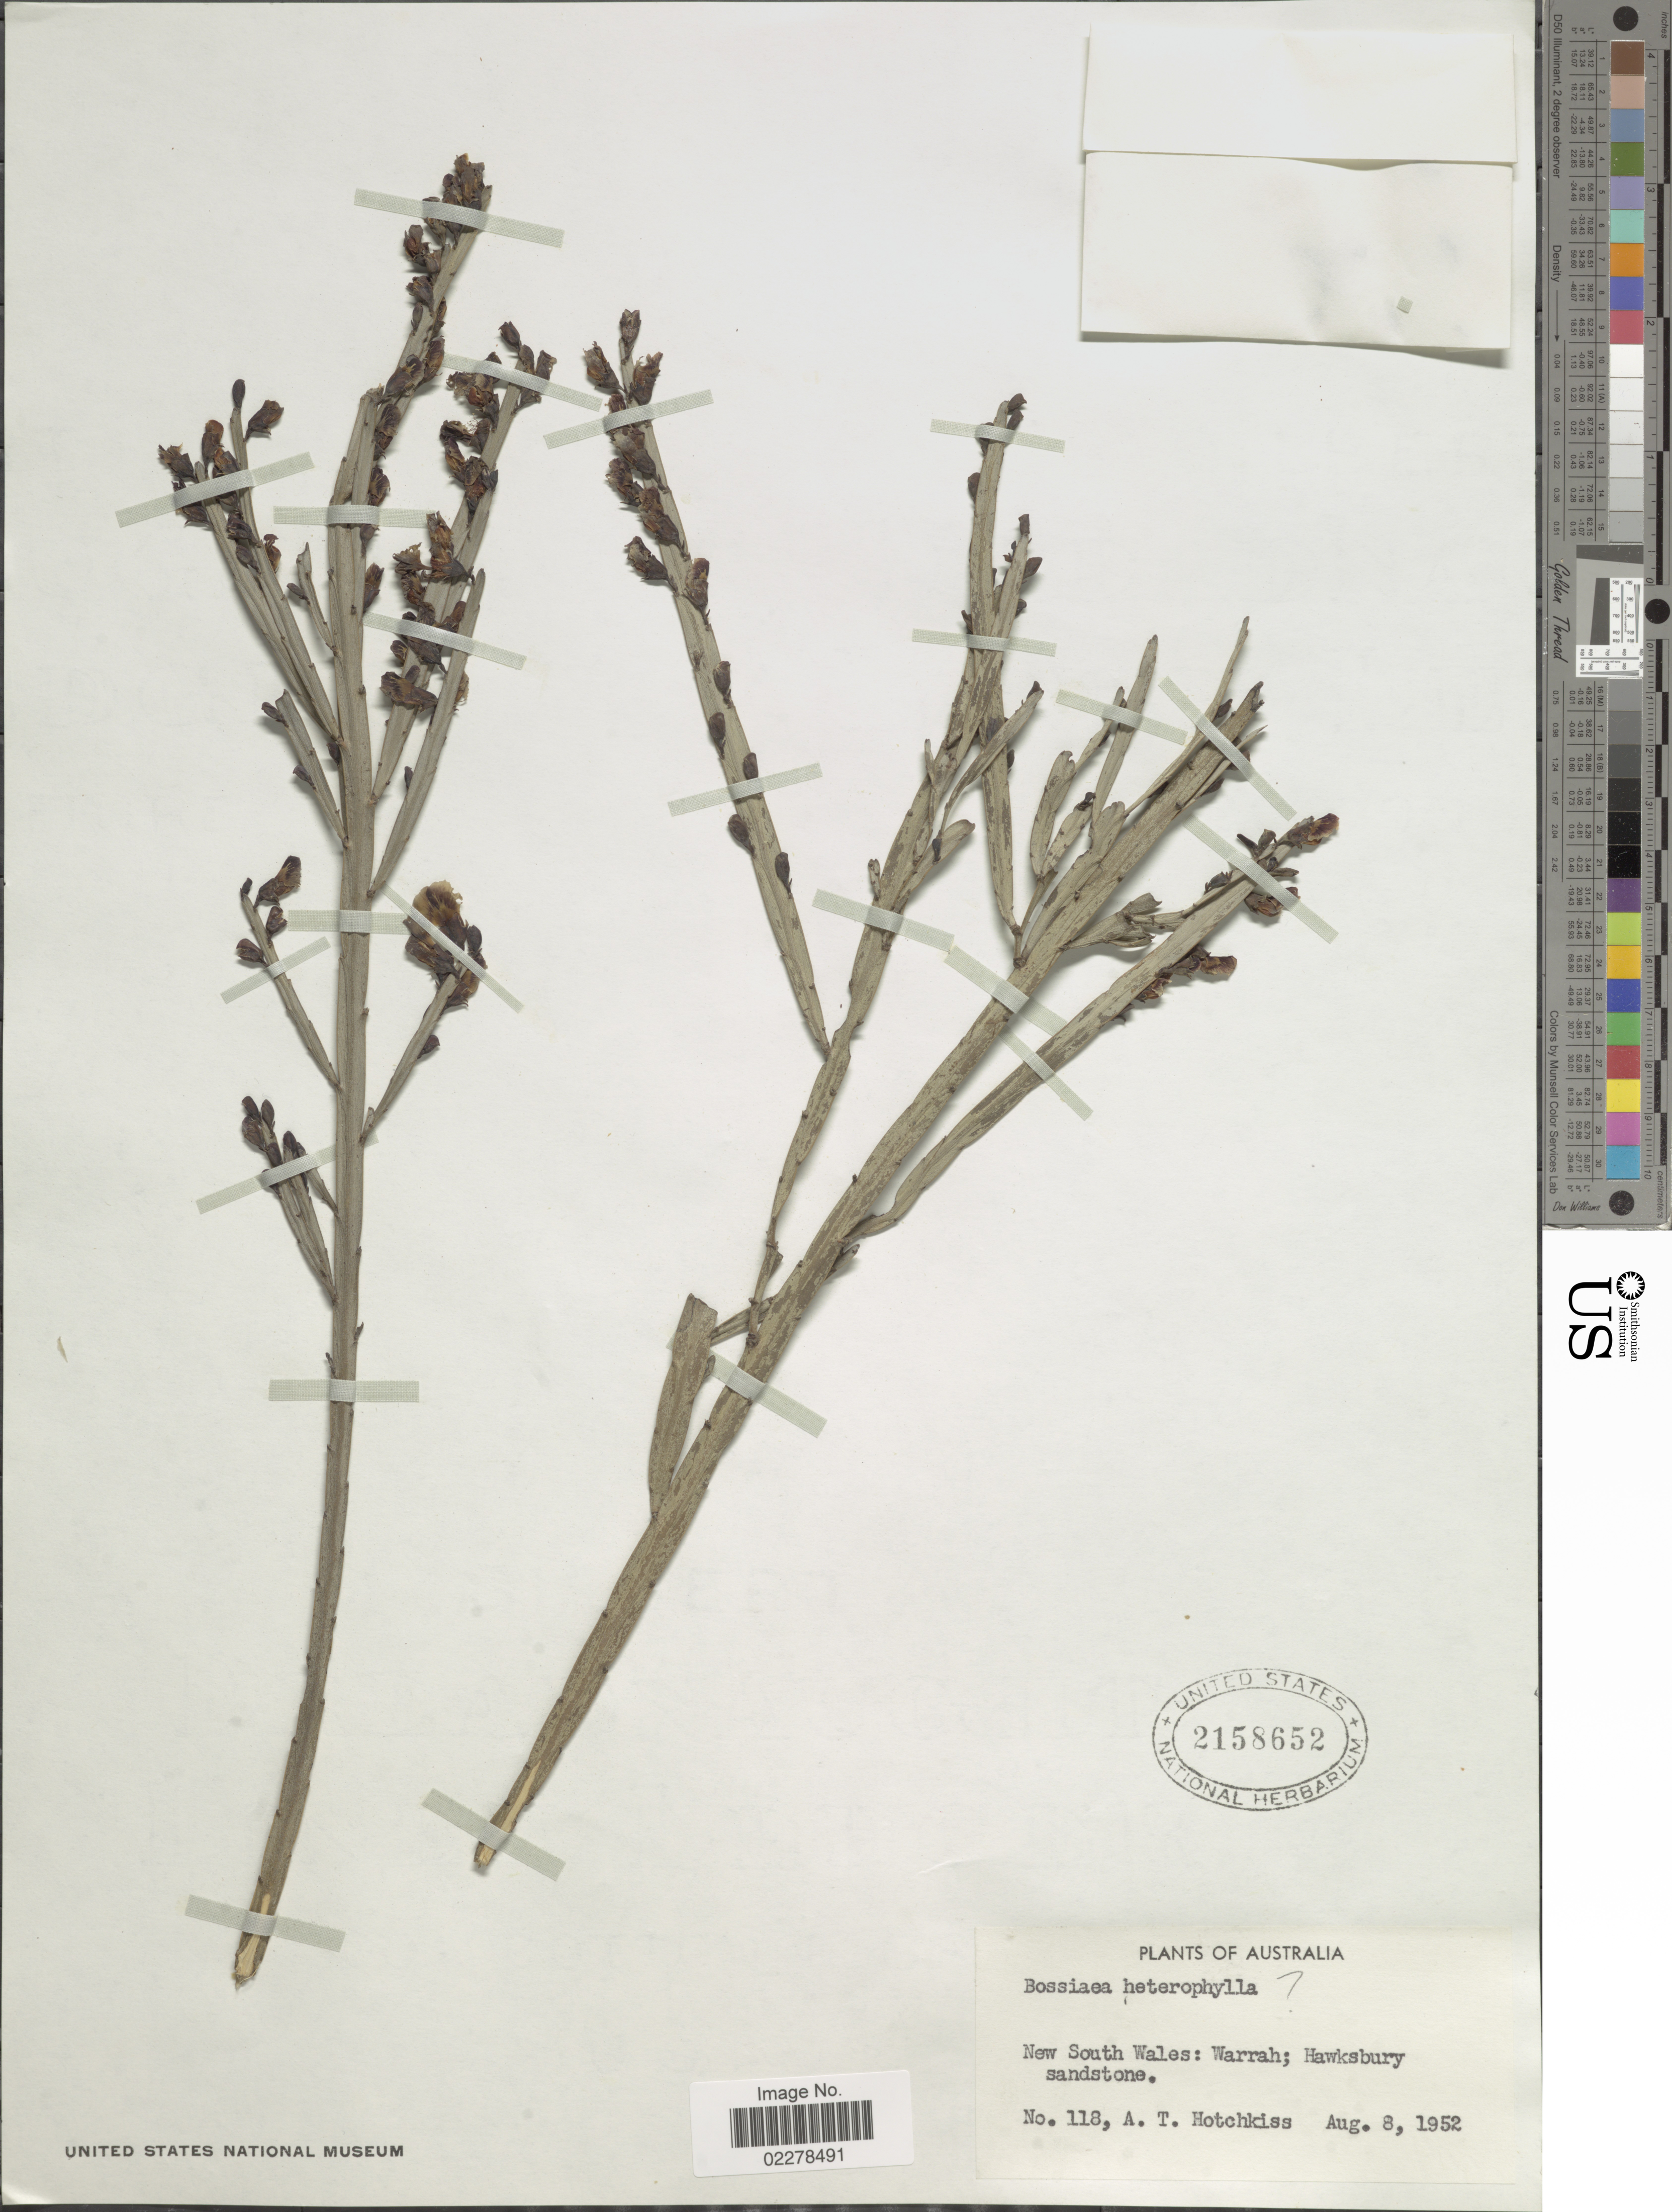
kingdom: Plantae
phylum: Tracheophyta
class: Magnoliopsida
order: Fabales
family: Fabaceae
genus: Bossiaea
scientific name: Bossiaea scolopendria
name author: Sm.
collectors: A. Hotchkiss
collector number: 118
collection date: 1952-08-08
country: Australia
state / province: New South Wales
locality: Warrah; Hawksbury sandstone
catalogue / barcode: US 2158652